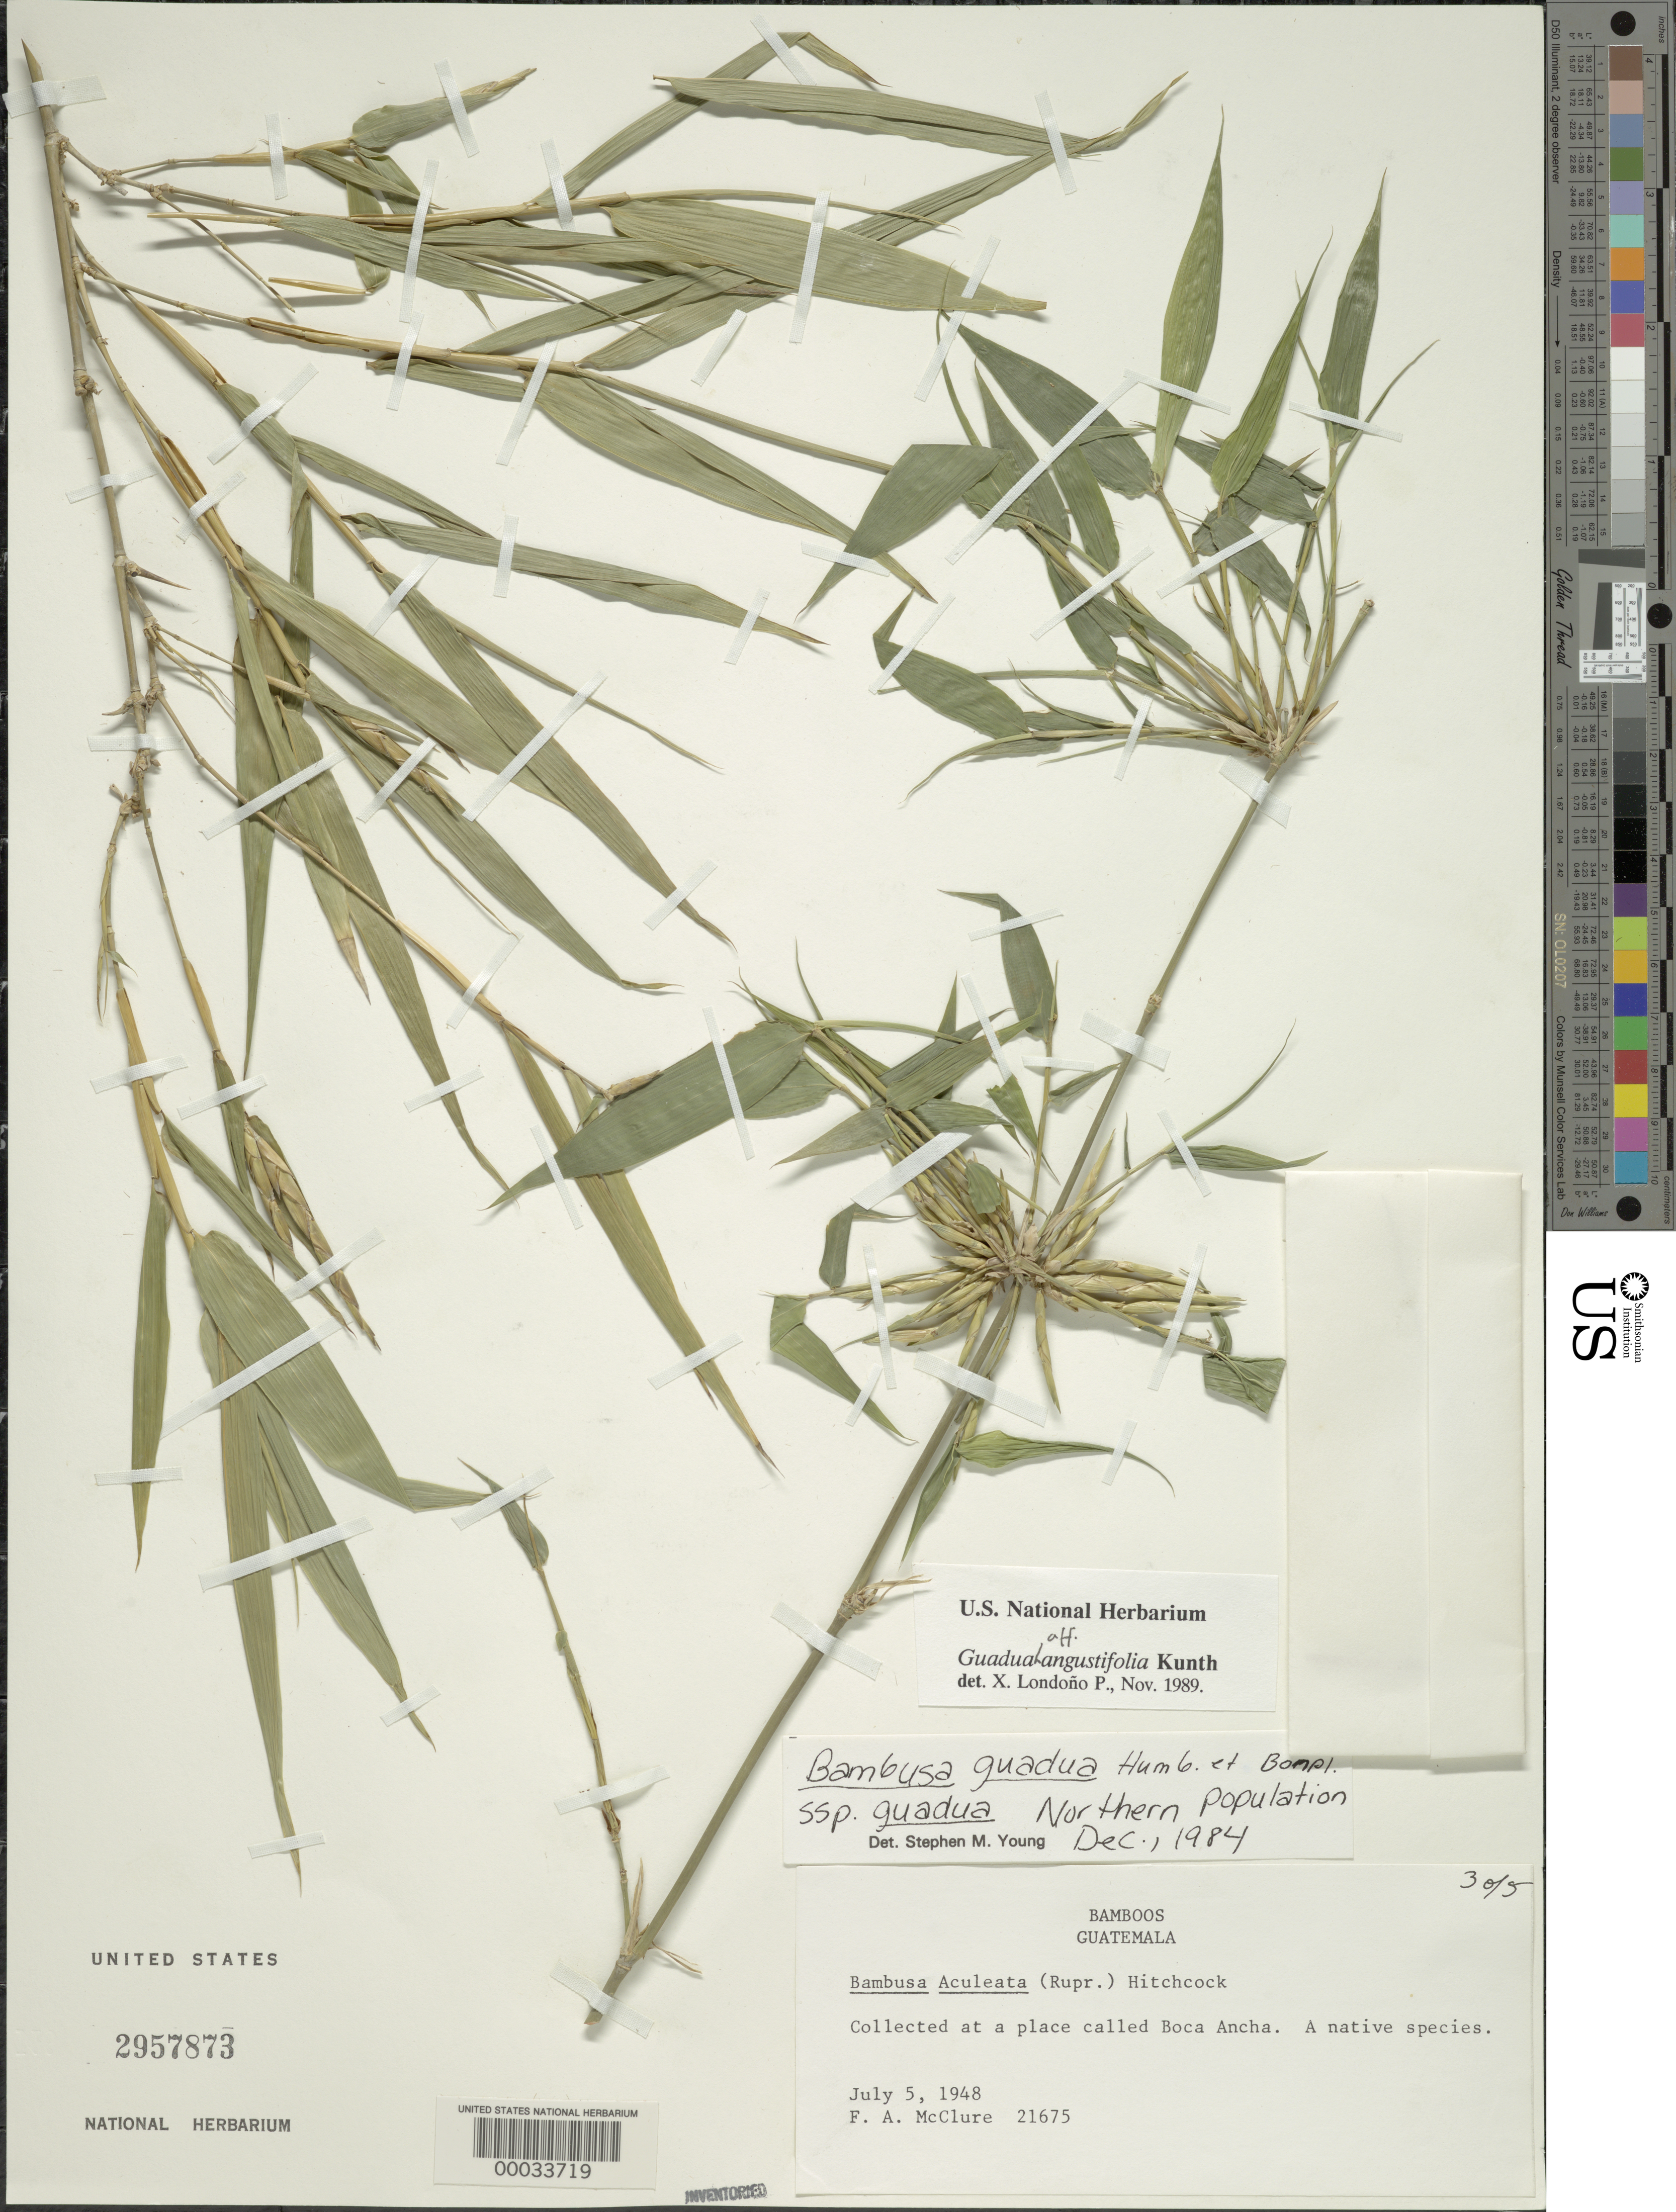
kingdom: Plantae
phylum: Tracheophyta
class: Liliopsida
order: Poales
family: Poaceae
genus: Guadua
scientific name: Guadua angustifolia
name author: Kunth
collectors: F. A. McClure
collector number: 21675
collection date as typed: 05 Jul 1948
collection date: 1948-07-05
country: Guatemala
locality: Boca ancha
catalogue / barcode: US 2957873